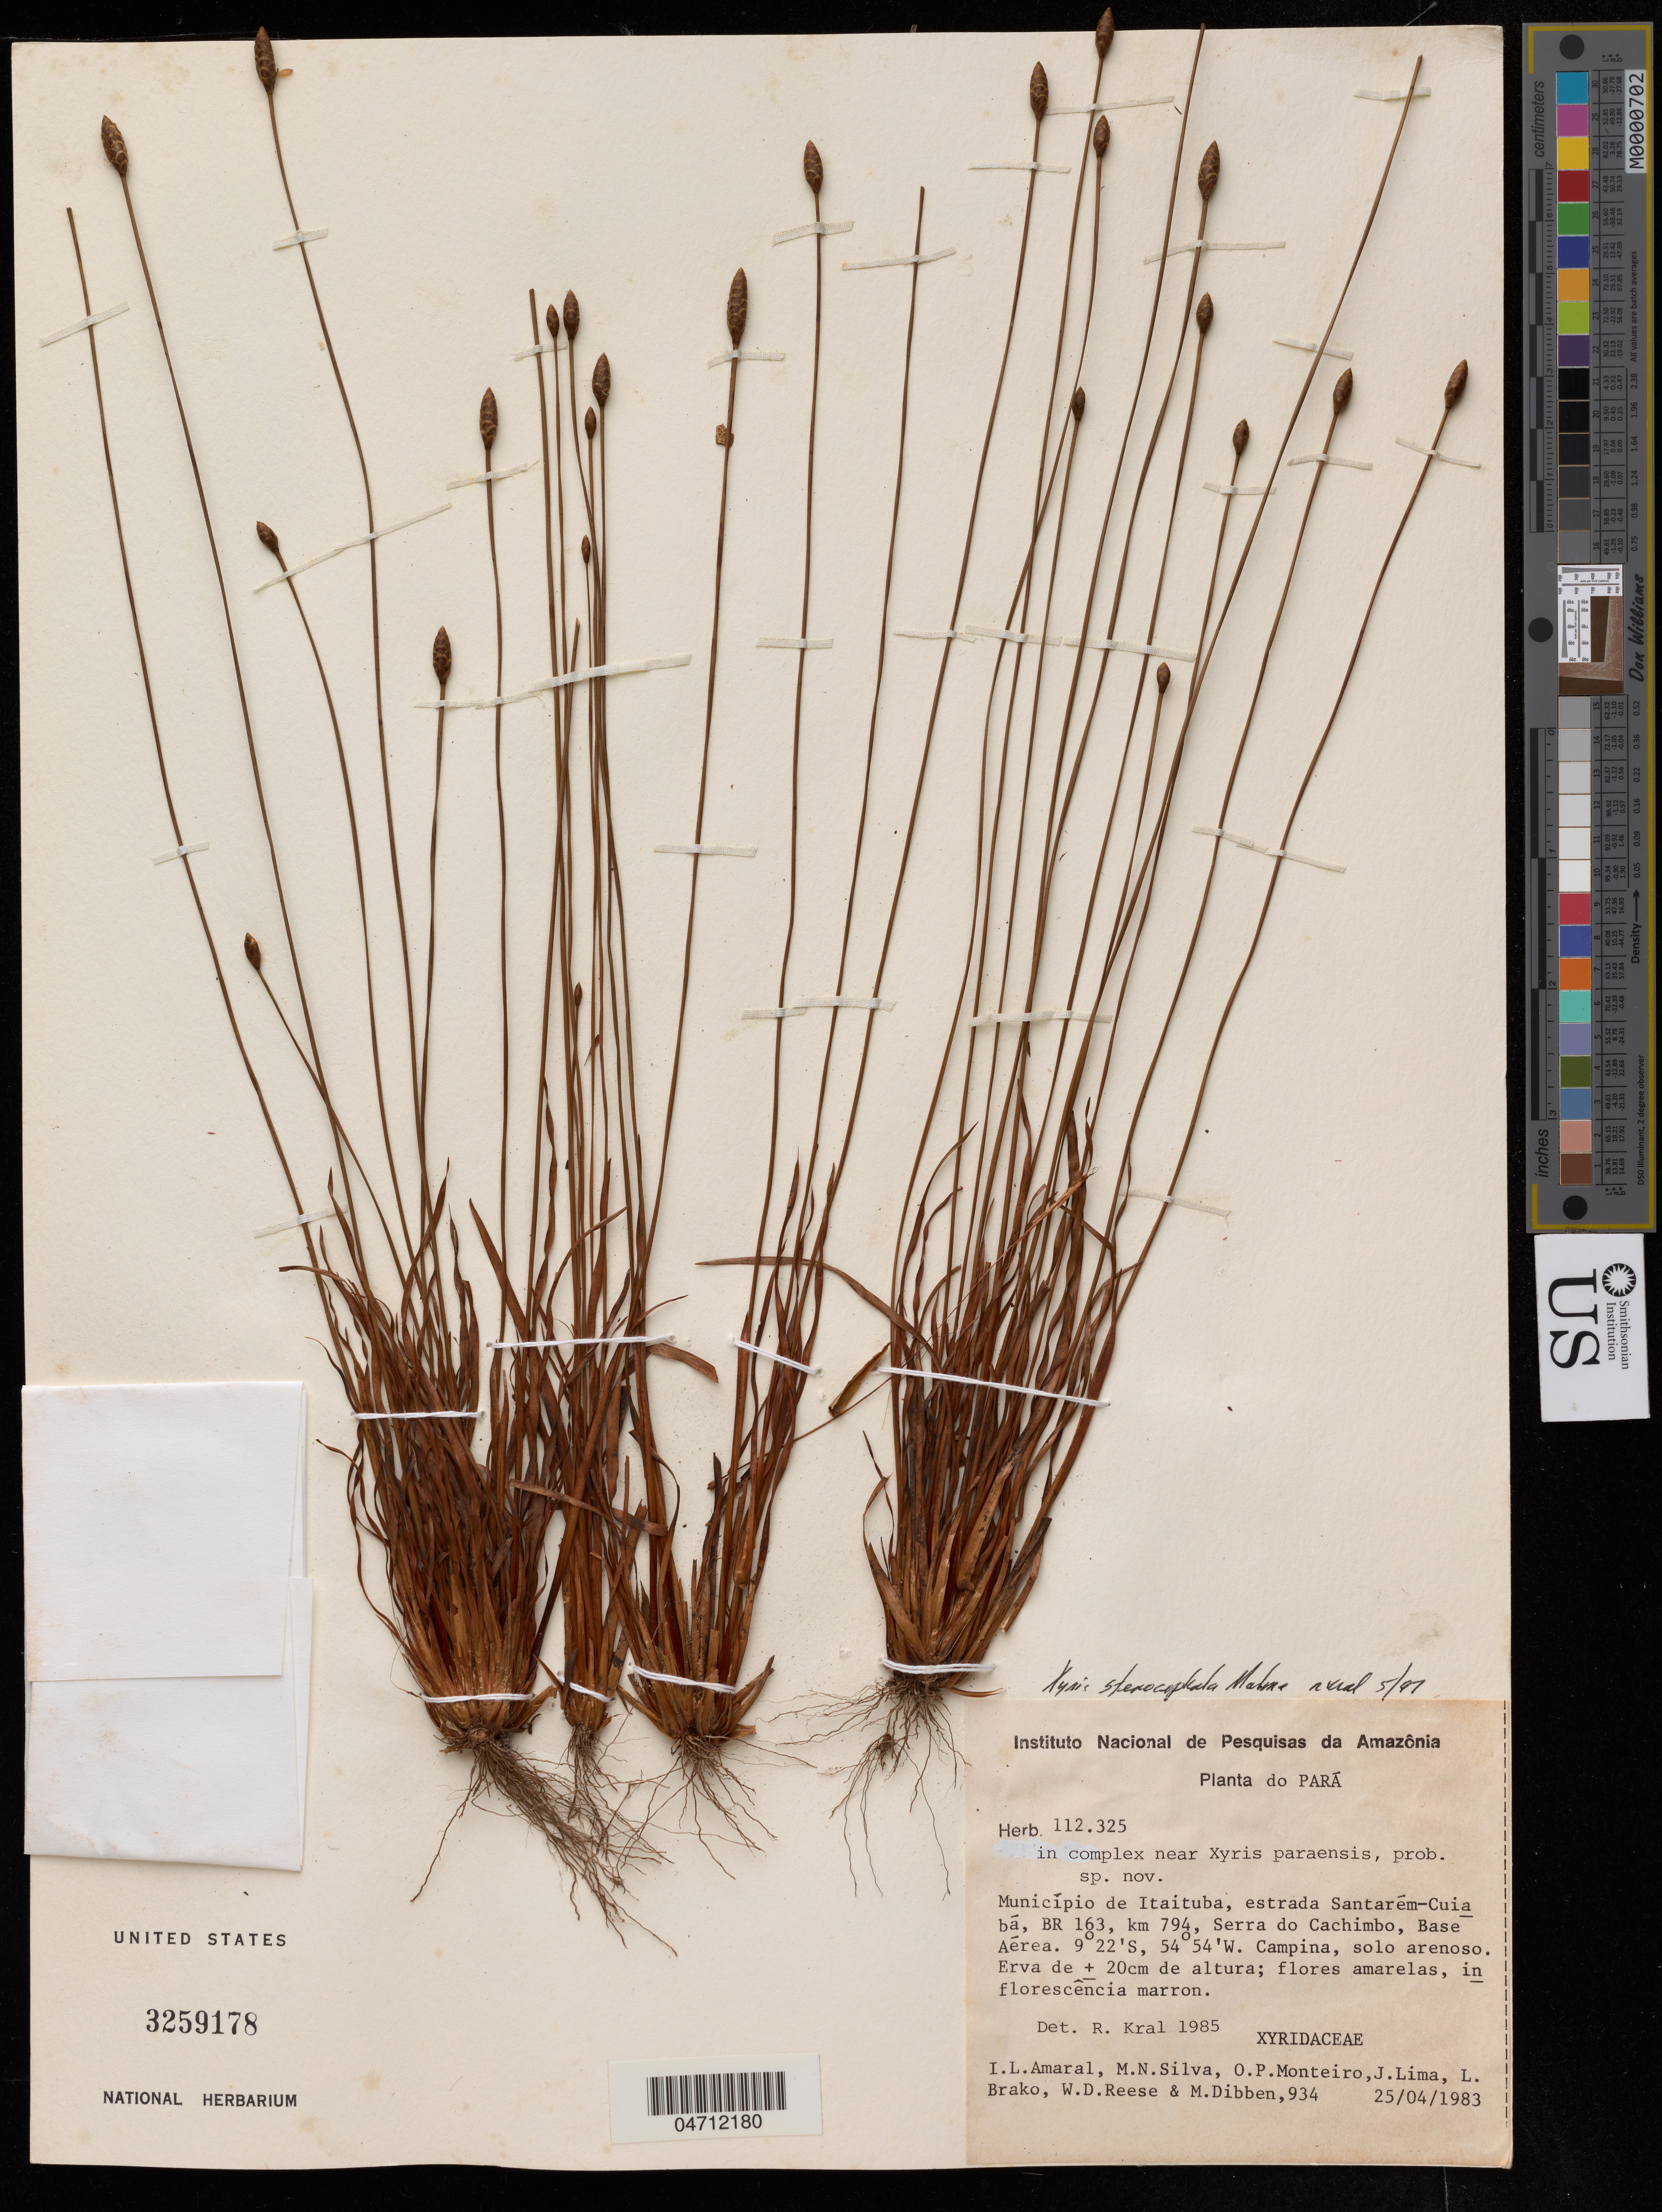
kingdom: Plantae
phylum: Tracheophyta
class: Liliopsida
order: Poales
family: Xyridaceae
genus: Xyris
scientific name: Xyris stenocephala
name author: Malme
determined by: Kral, Robert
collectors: I. L. Amaral, M. Silva, O. P. Monteiro, J. Lima, L. Brako, W. Reese & M. Dibben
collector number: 934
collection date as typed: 25 Apr 1983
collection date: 1983-04-25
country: Brazil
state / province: Pará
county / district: Itaituba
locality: Santarem-cuiaba road, br 163, km 794, serra do cachimbo, base aerea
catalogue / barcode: US 3259178